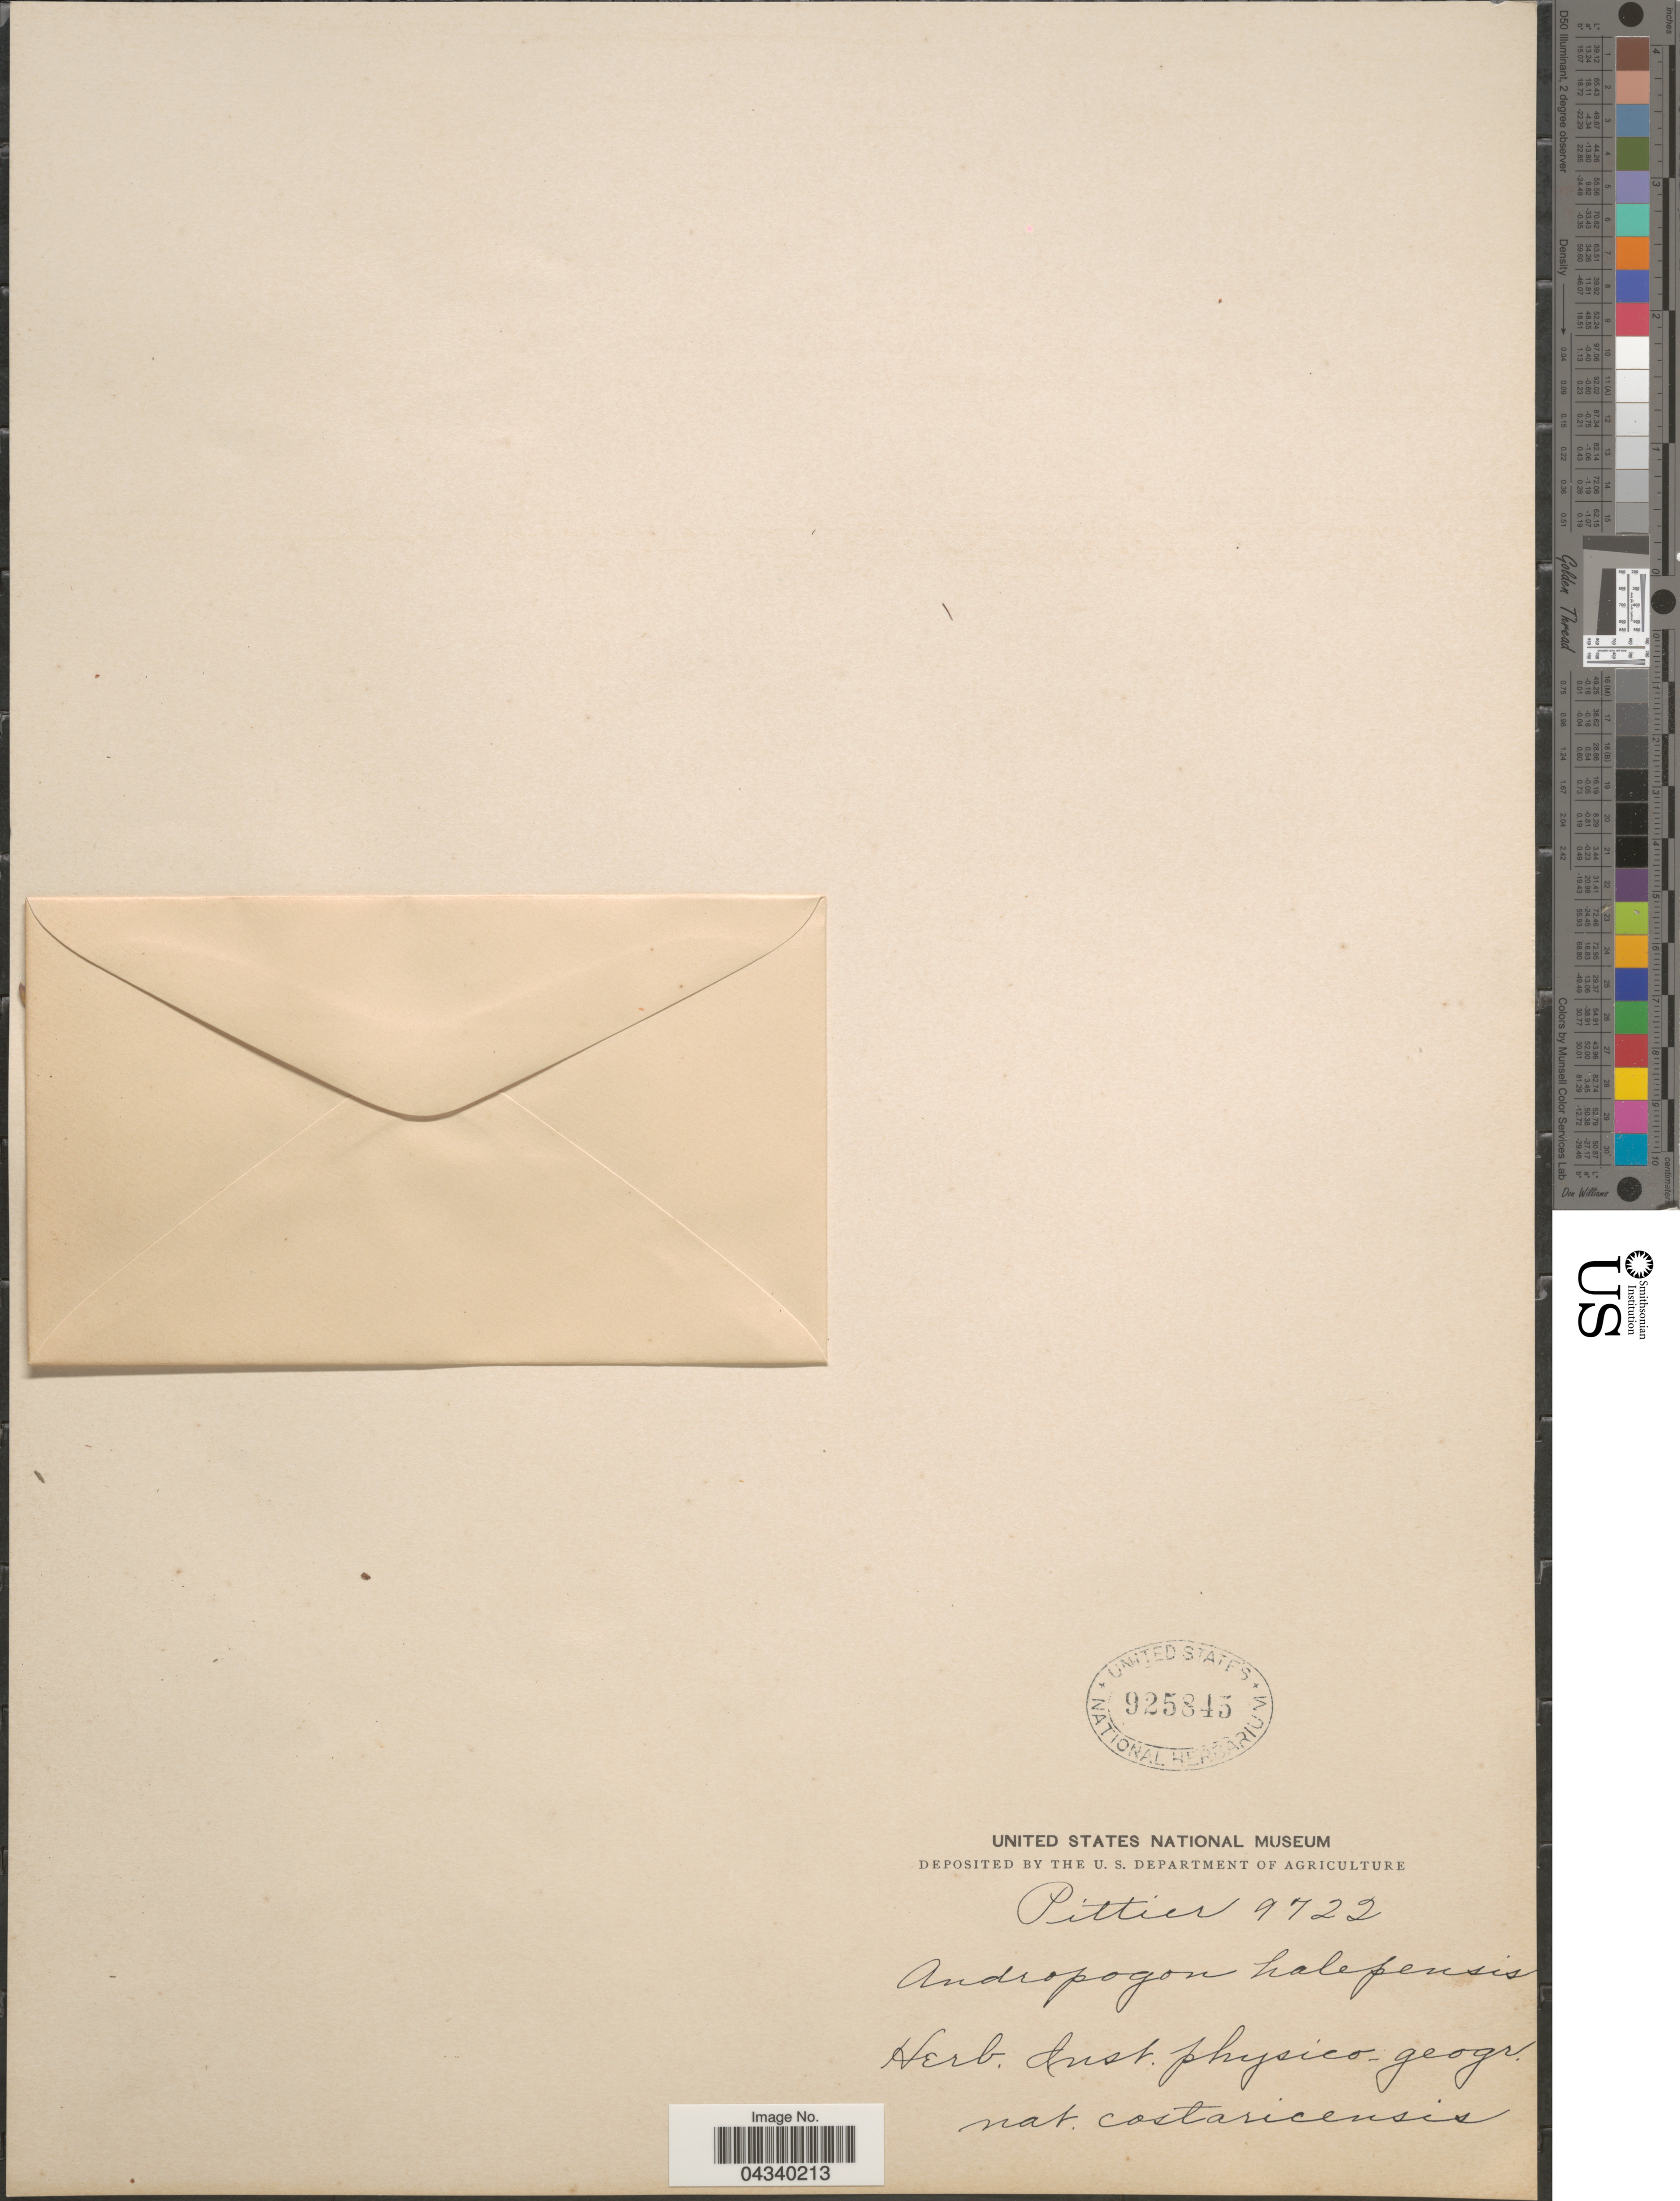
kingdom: Plantae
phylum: Tracheophyta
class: Liliopsida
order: Poales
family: Poaceae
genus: Sorghum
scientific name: Sorghum halepense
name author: (L.) Pers.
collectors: Pittier, --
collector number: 9722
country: Costa Rica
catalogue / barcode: US 925845